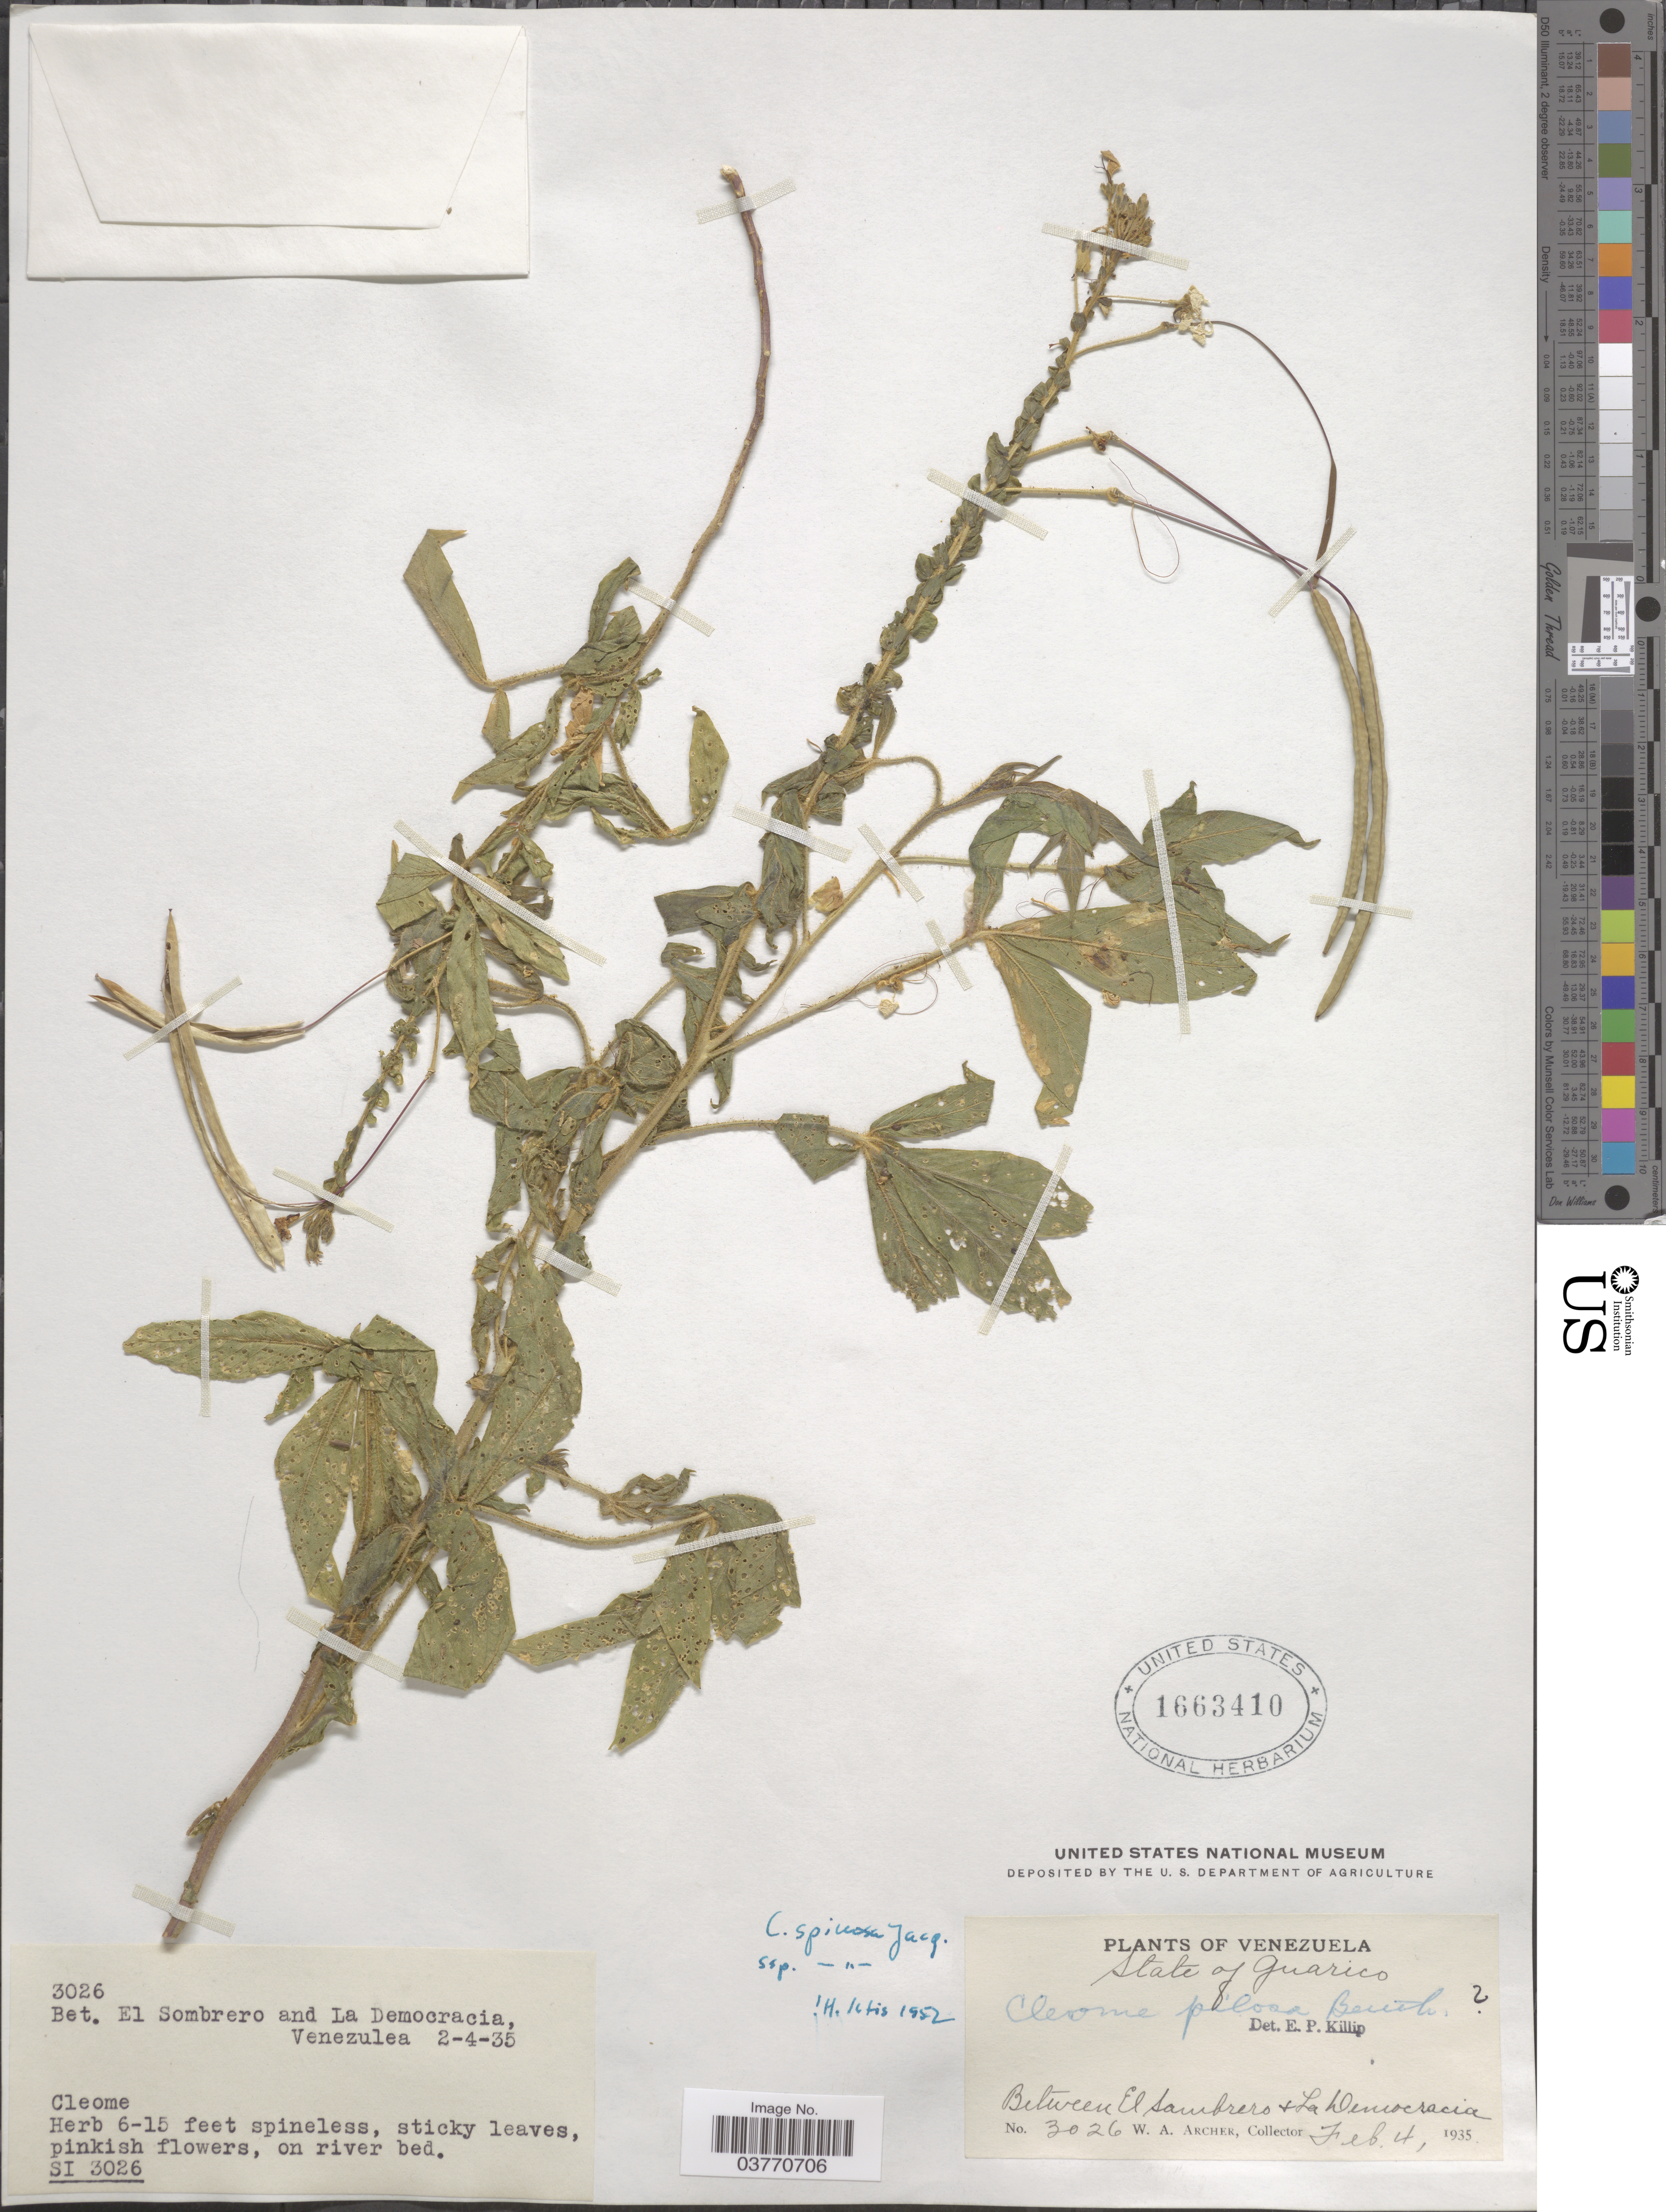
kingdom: Plantae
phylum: Tracheophyta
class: Magnoliopsida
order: Brassicales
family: Cleomaceae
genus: Tarenaya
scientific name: Tarenaya spinosa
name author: (Jacq.) Raf.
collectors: W. Archer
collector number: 3026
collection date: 1935-02-04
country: Venezuela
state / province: Guarico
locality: State of Guarico. Between El Sombrero y La Democracia.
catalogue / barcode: US 1663410